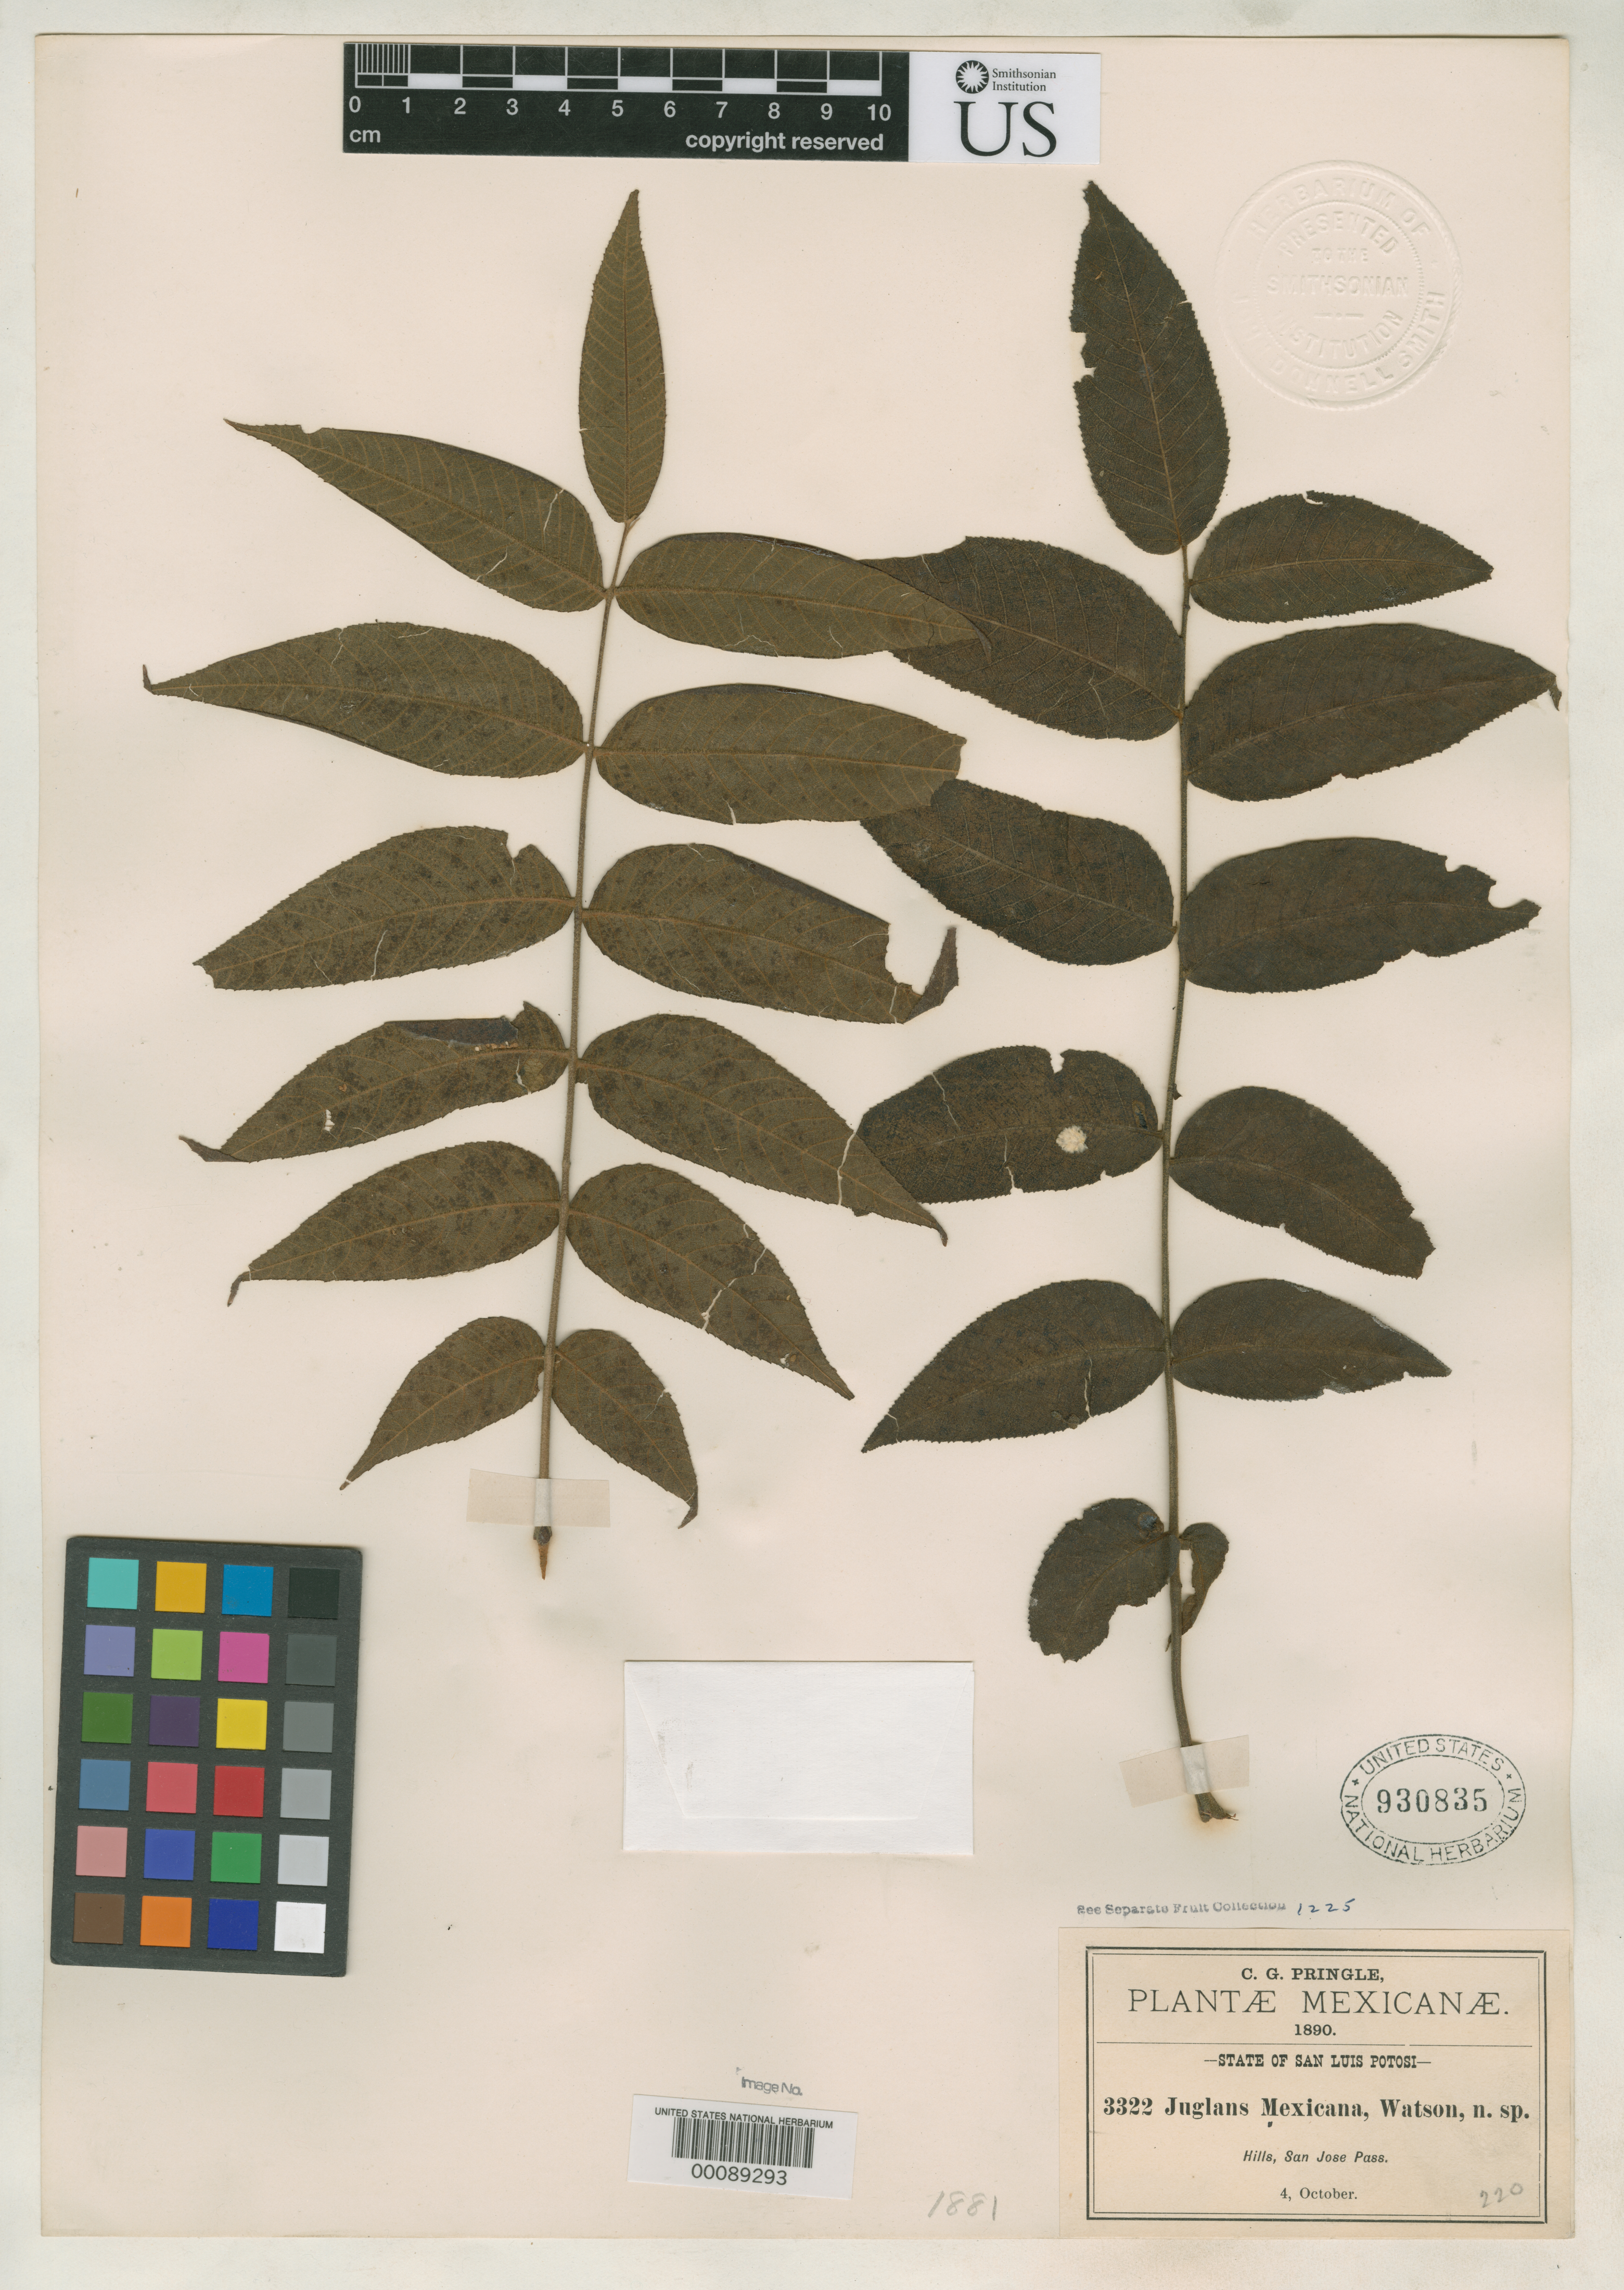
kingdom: Plantae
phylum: Tracheophyta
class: Magnoliopsida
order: Fagales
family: Juglandaceae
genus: Juglans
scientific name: Juglans mexicana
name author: S. Watson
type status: Type Collection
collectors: C. G. Pringle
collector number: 3322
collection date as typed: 04 Oct 1890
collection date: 1890-10-04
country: Mexico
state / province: San Luis Potosi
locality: San Jose Pass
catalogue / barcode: US 930835